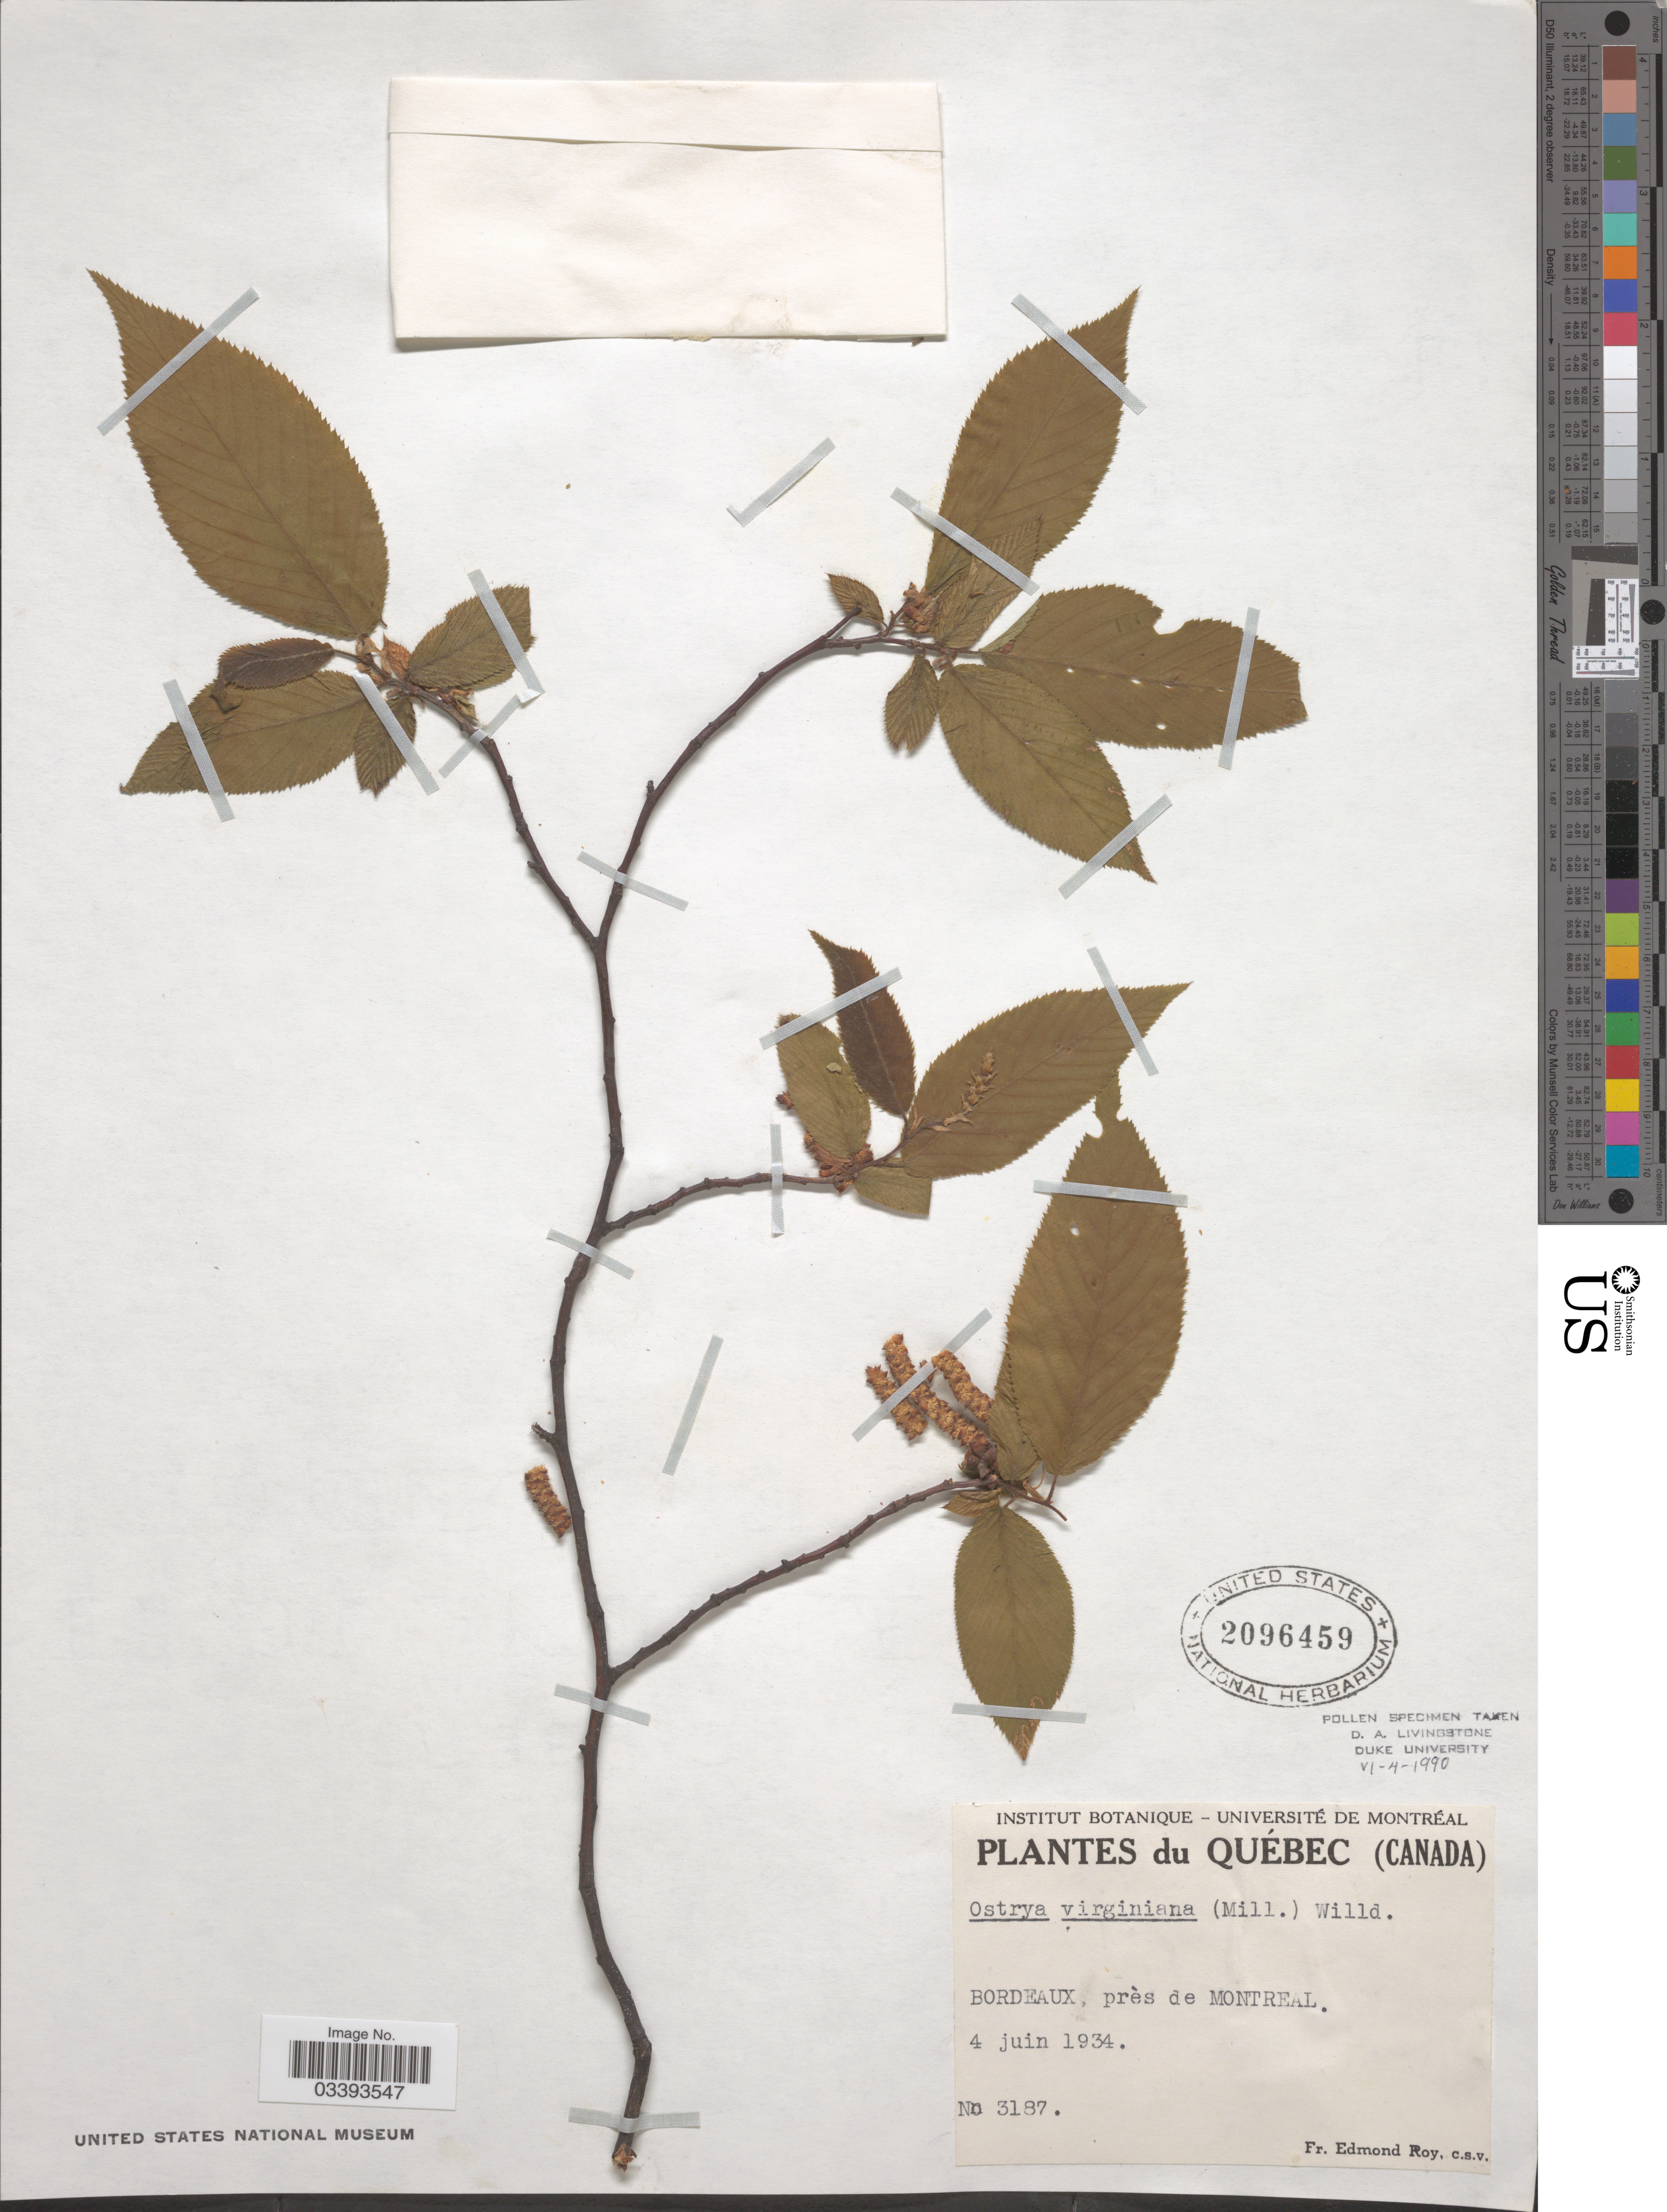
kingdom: Plantae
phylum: Tracheophyta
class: Magnoliopsida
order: Fagales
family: Betulaceae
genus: Ostrya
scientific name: Ostrya virginiana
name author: (Mill.) K. Koch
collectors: E. Roy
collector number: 3187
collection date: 1934-06-04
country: Canada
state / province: Quebec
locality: Bordeaux, près de Montreal.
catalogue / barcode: US 2096459